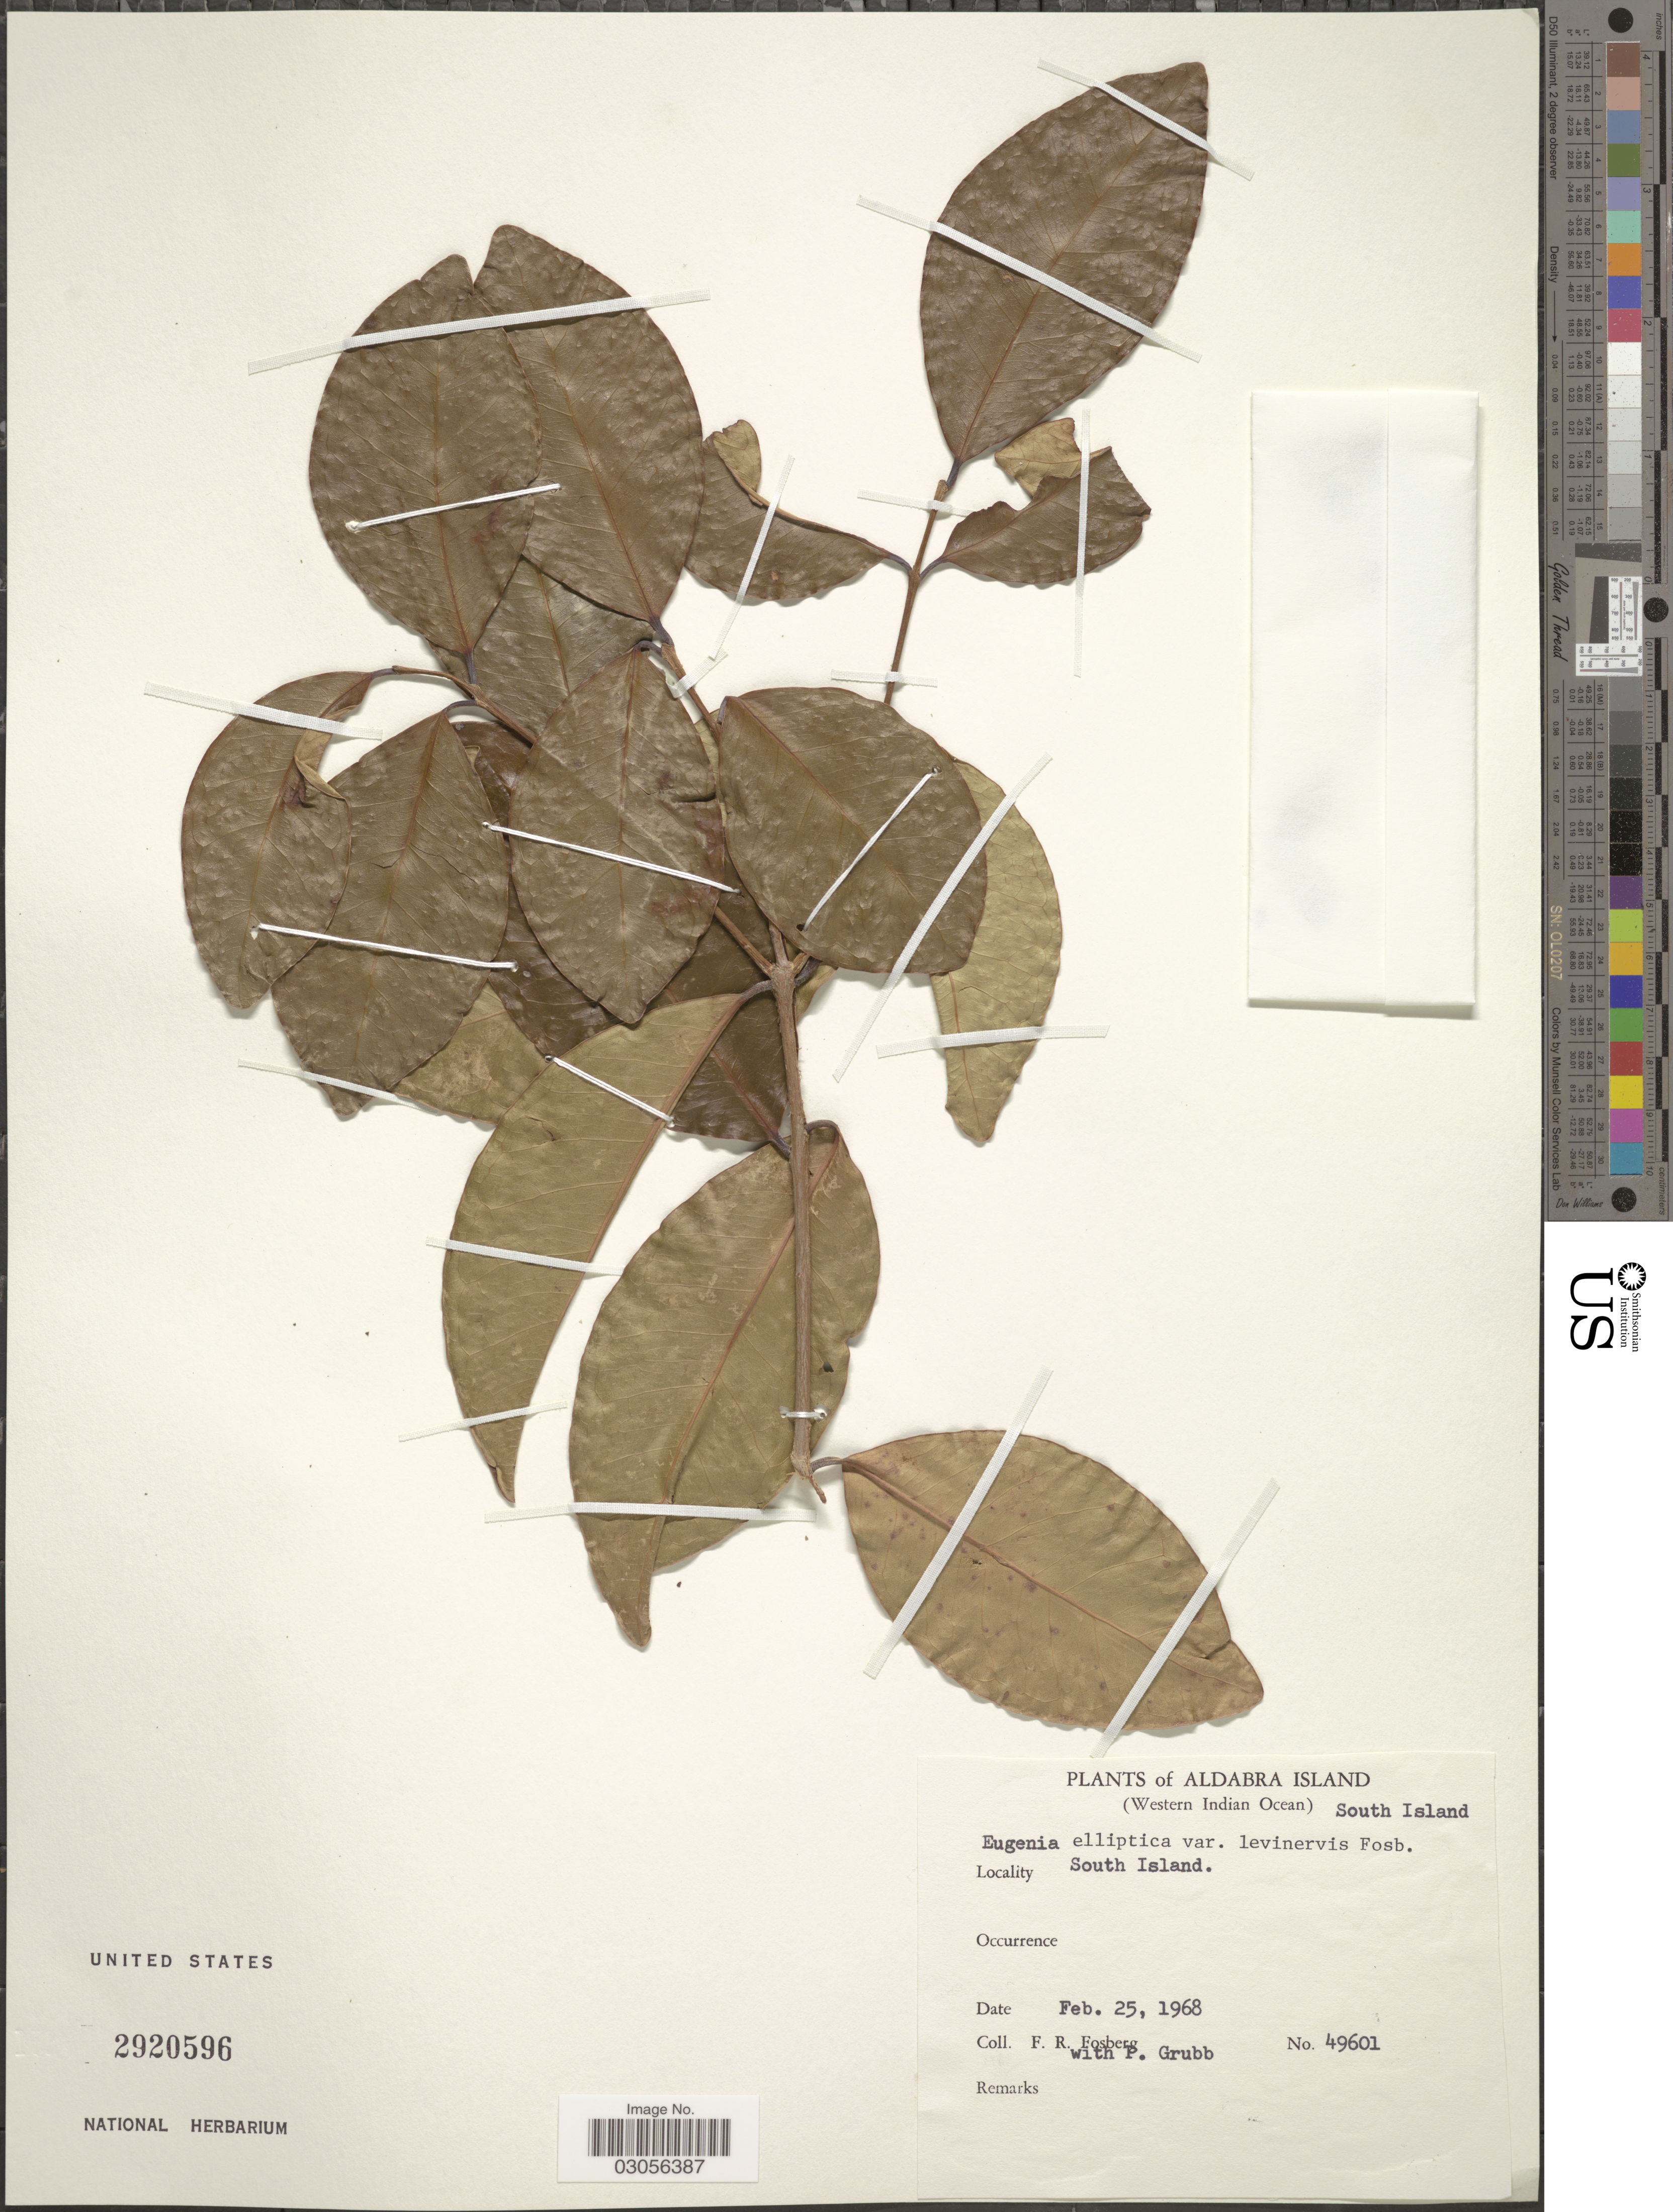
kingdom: Plantae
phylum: Tracheophyta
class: Magnoliopsida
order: Myrtales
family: Myrtaceae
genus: Eugenia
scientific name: Eugenia elliptica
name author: Lam.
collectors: F. R. Fosberg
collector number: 49601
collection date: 1968-02-25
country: Seychelles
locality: Aldabra Island (Western Indian Ocean), South Island.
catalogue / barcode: US 2920596